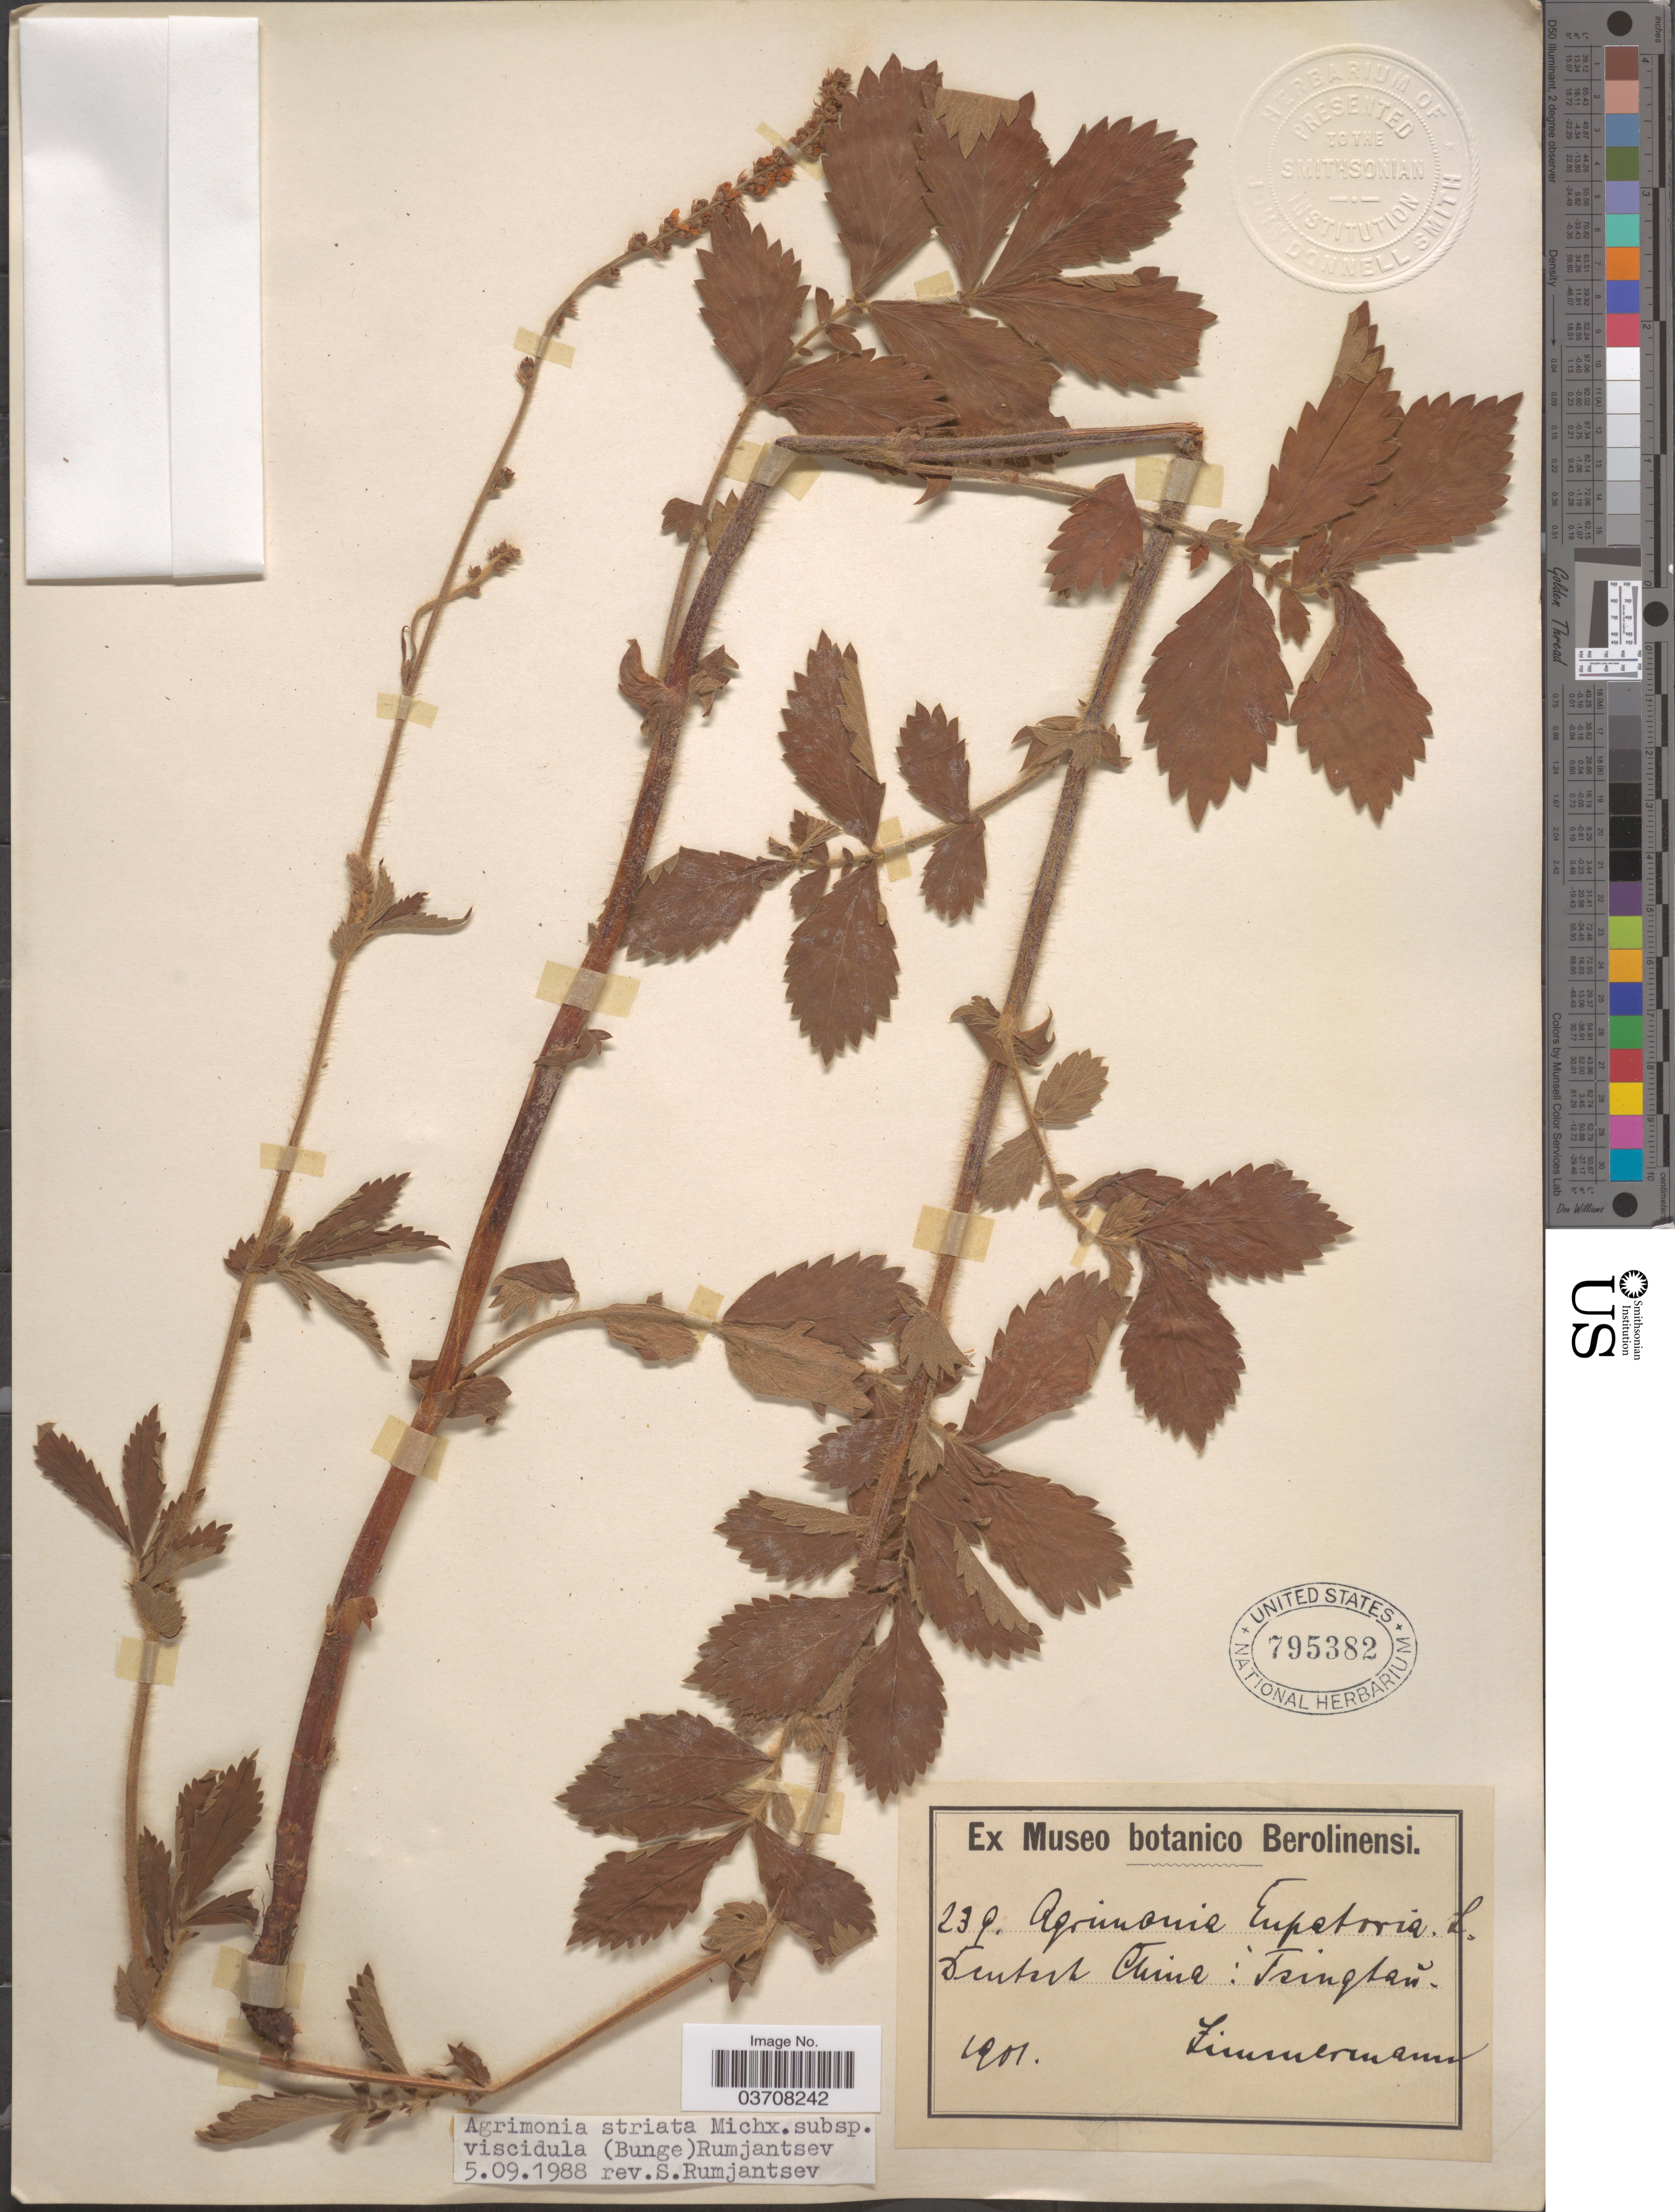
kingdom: Plantae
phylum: Tracheophyta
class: Magnoliopsida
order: Rosales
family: Rosaceae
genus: Agrimonia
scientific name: Agrimonia striata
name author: Michx.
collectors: -- Zimmerman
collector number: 239?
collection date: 1901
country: China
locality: Deutsch China: Tsingtao.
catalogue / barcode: US 795382